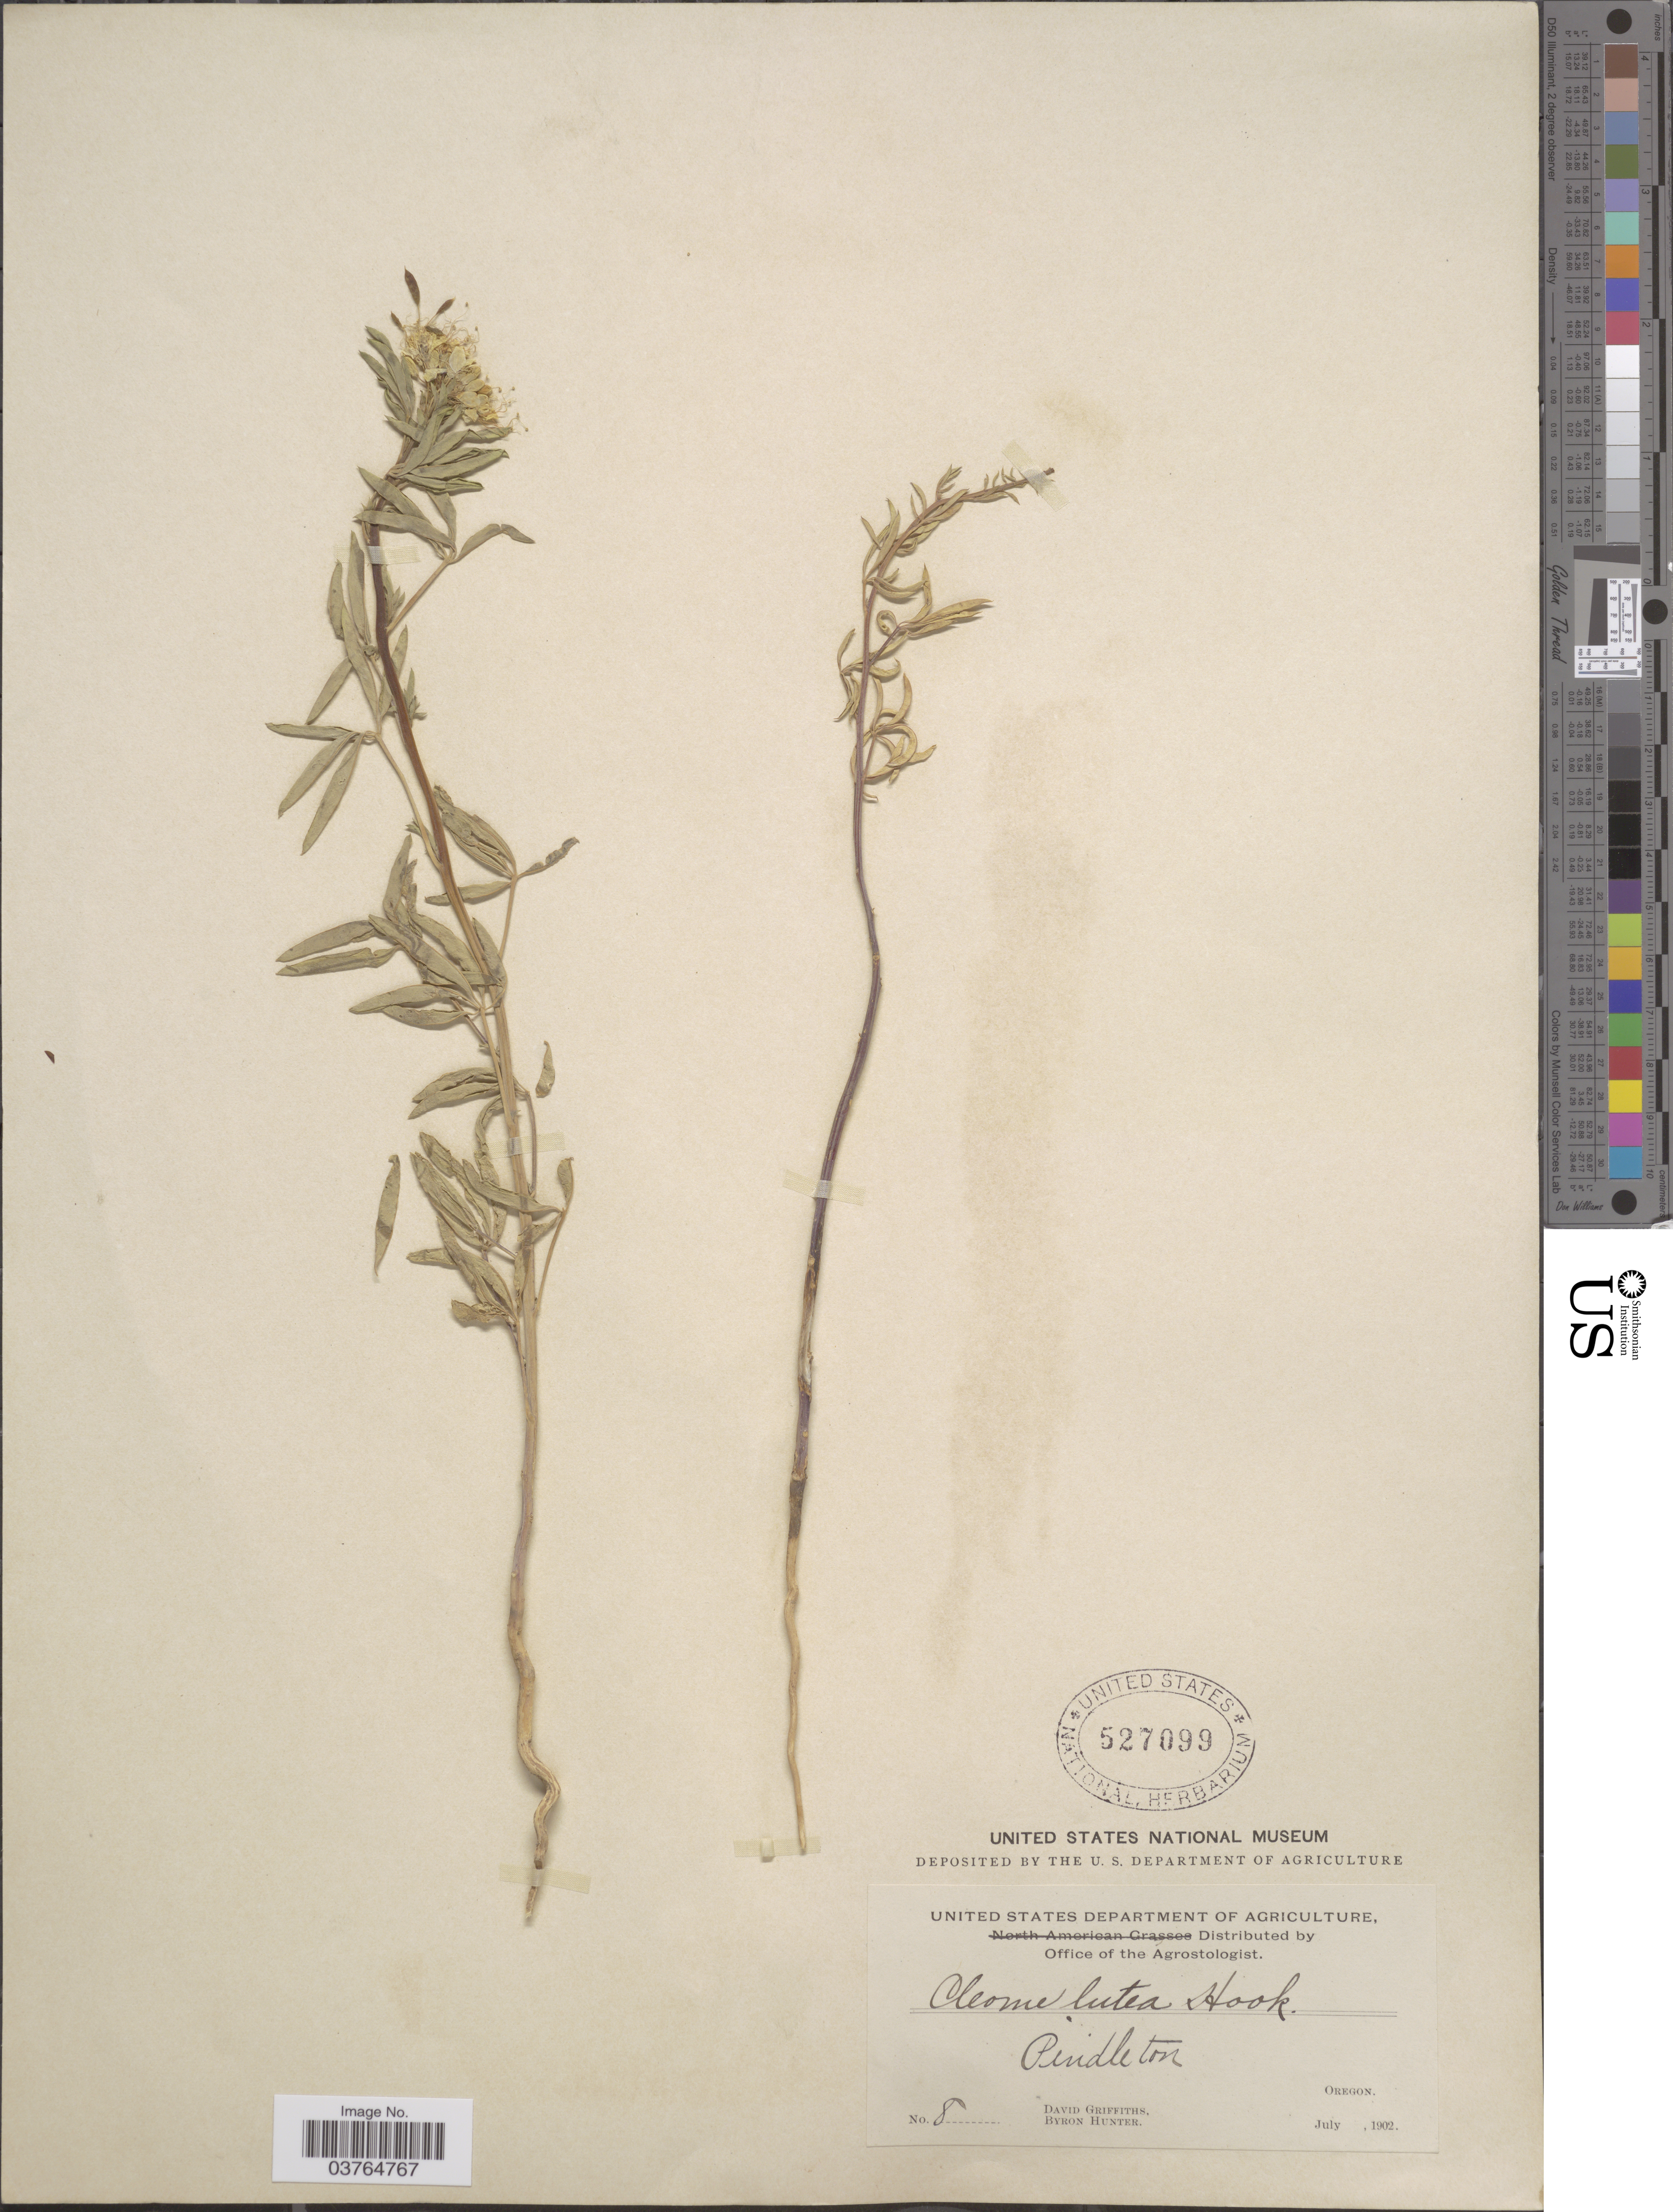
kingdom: Plantae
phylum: Tracheophyta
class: Magnoliopsida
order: Brassicales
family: Cleomaceae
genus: Cleomella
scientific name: Cleomella lutea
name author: (Hook.) Roalson & J.C. Hall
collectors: D. Griffiths & B. Hunter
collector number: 8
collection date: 1902-07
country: United States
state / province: Oregon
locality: Pendleton.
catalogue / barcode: US 527099